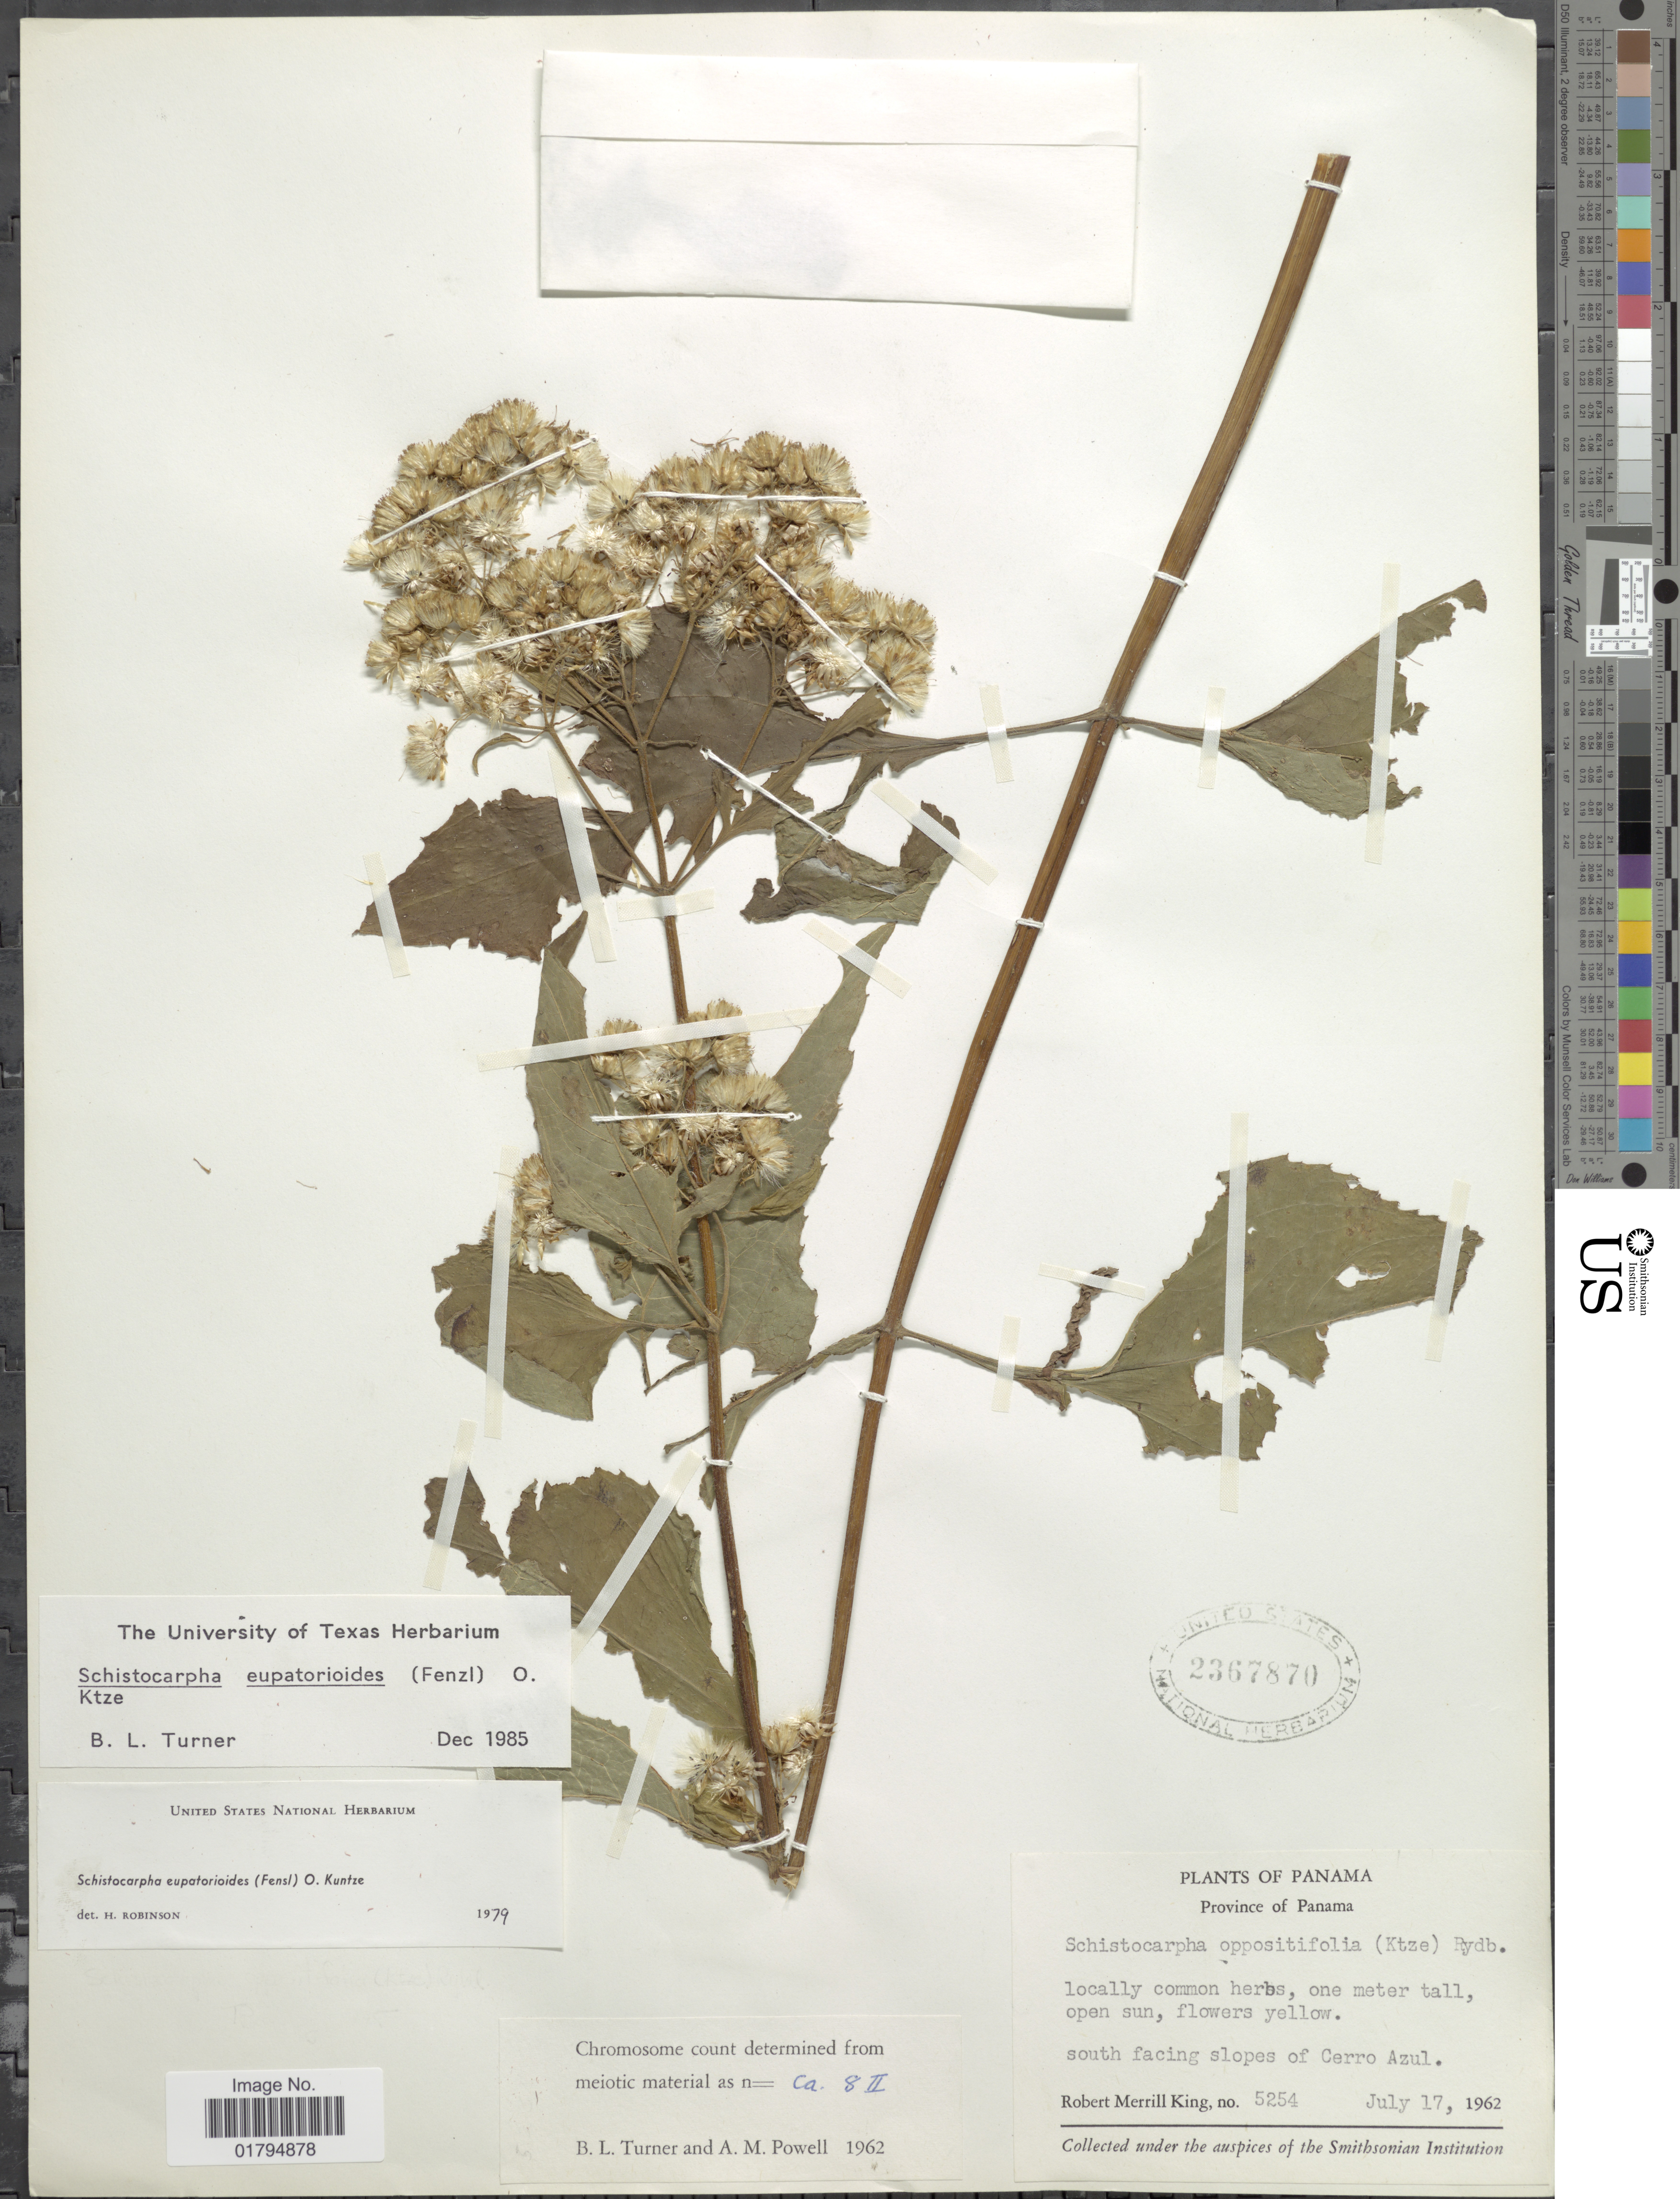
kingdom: Plantae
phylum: Tracheophyta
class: Magnoliopsida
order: Asterales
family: Asteraceae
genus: Schistocarpha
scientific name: Schistocarpha eupatorioides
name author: (Fenzl) Kuntze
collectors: R. M. King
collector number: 5254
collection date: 1962-07-17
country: Panama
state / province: Panamá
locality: South facing slopes of Cerro Azul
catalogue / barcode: US 2367870